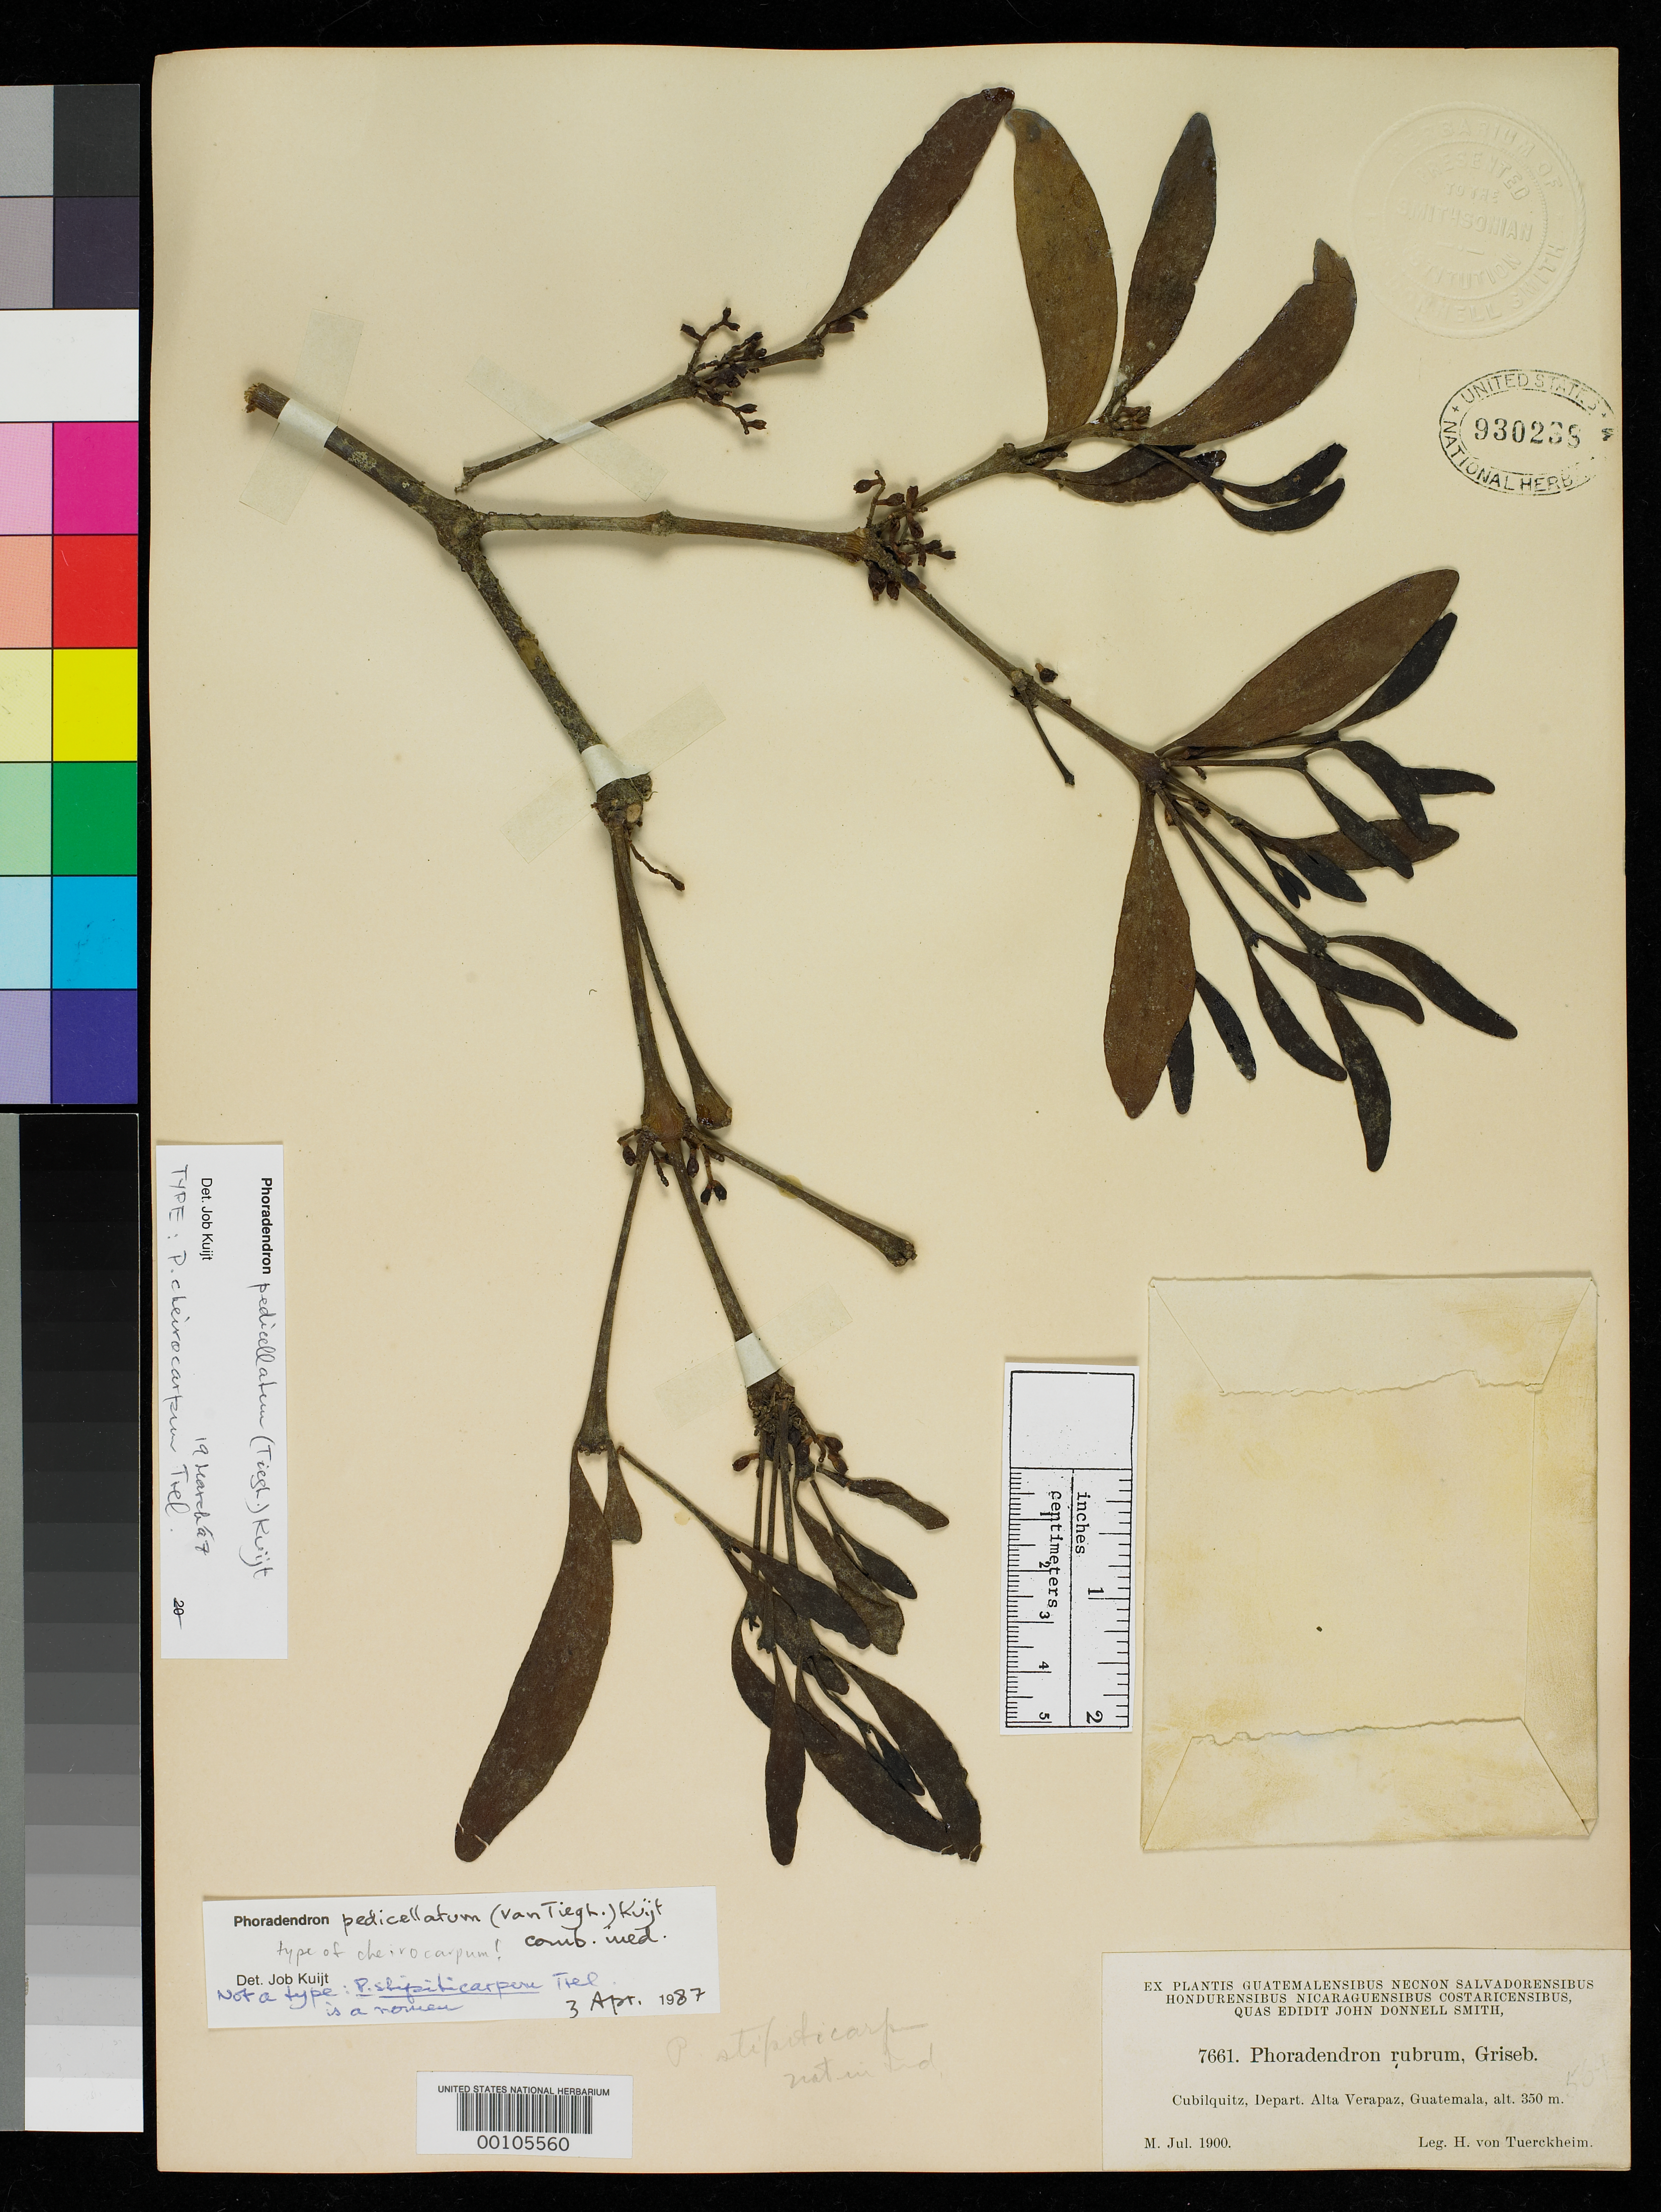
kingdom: Plantae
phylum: Tracheophyta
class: Magnoliopsida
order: Santalales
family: Viscaceae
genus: Phoradendron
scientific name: Phoradendron cheirocarpum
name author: Trel.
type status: Isotype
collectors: H. von Türckheim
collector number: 7661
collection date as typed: Jul 1900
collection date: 1900-07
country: Guatemala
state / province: Alta Verapaz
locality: Cubilquitz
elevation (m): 350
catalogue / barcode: US 930238